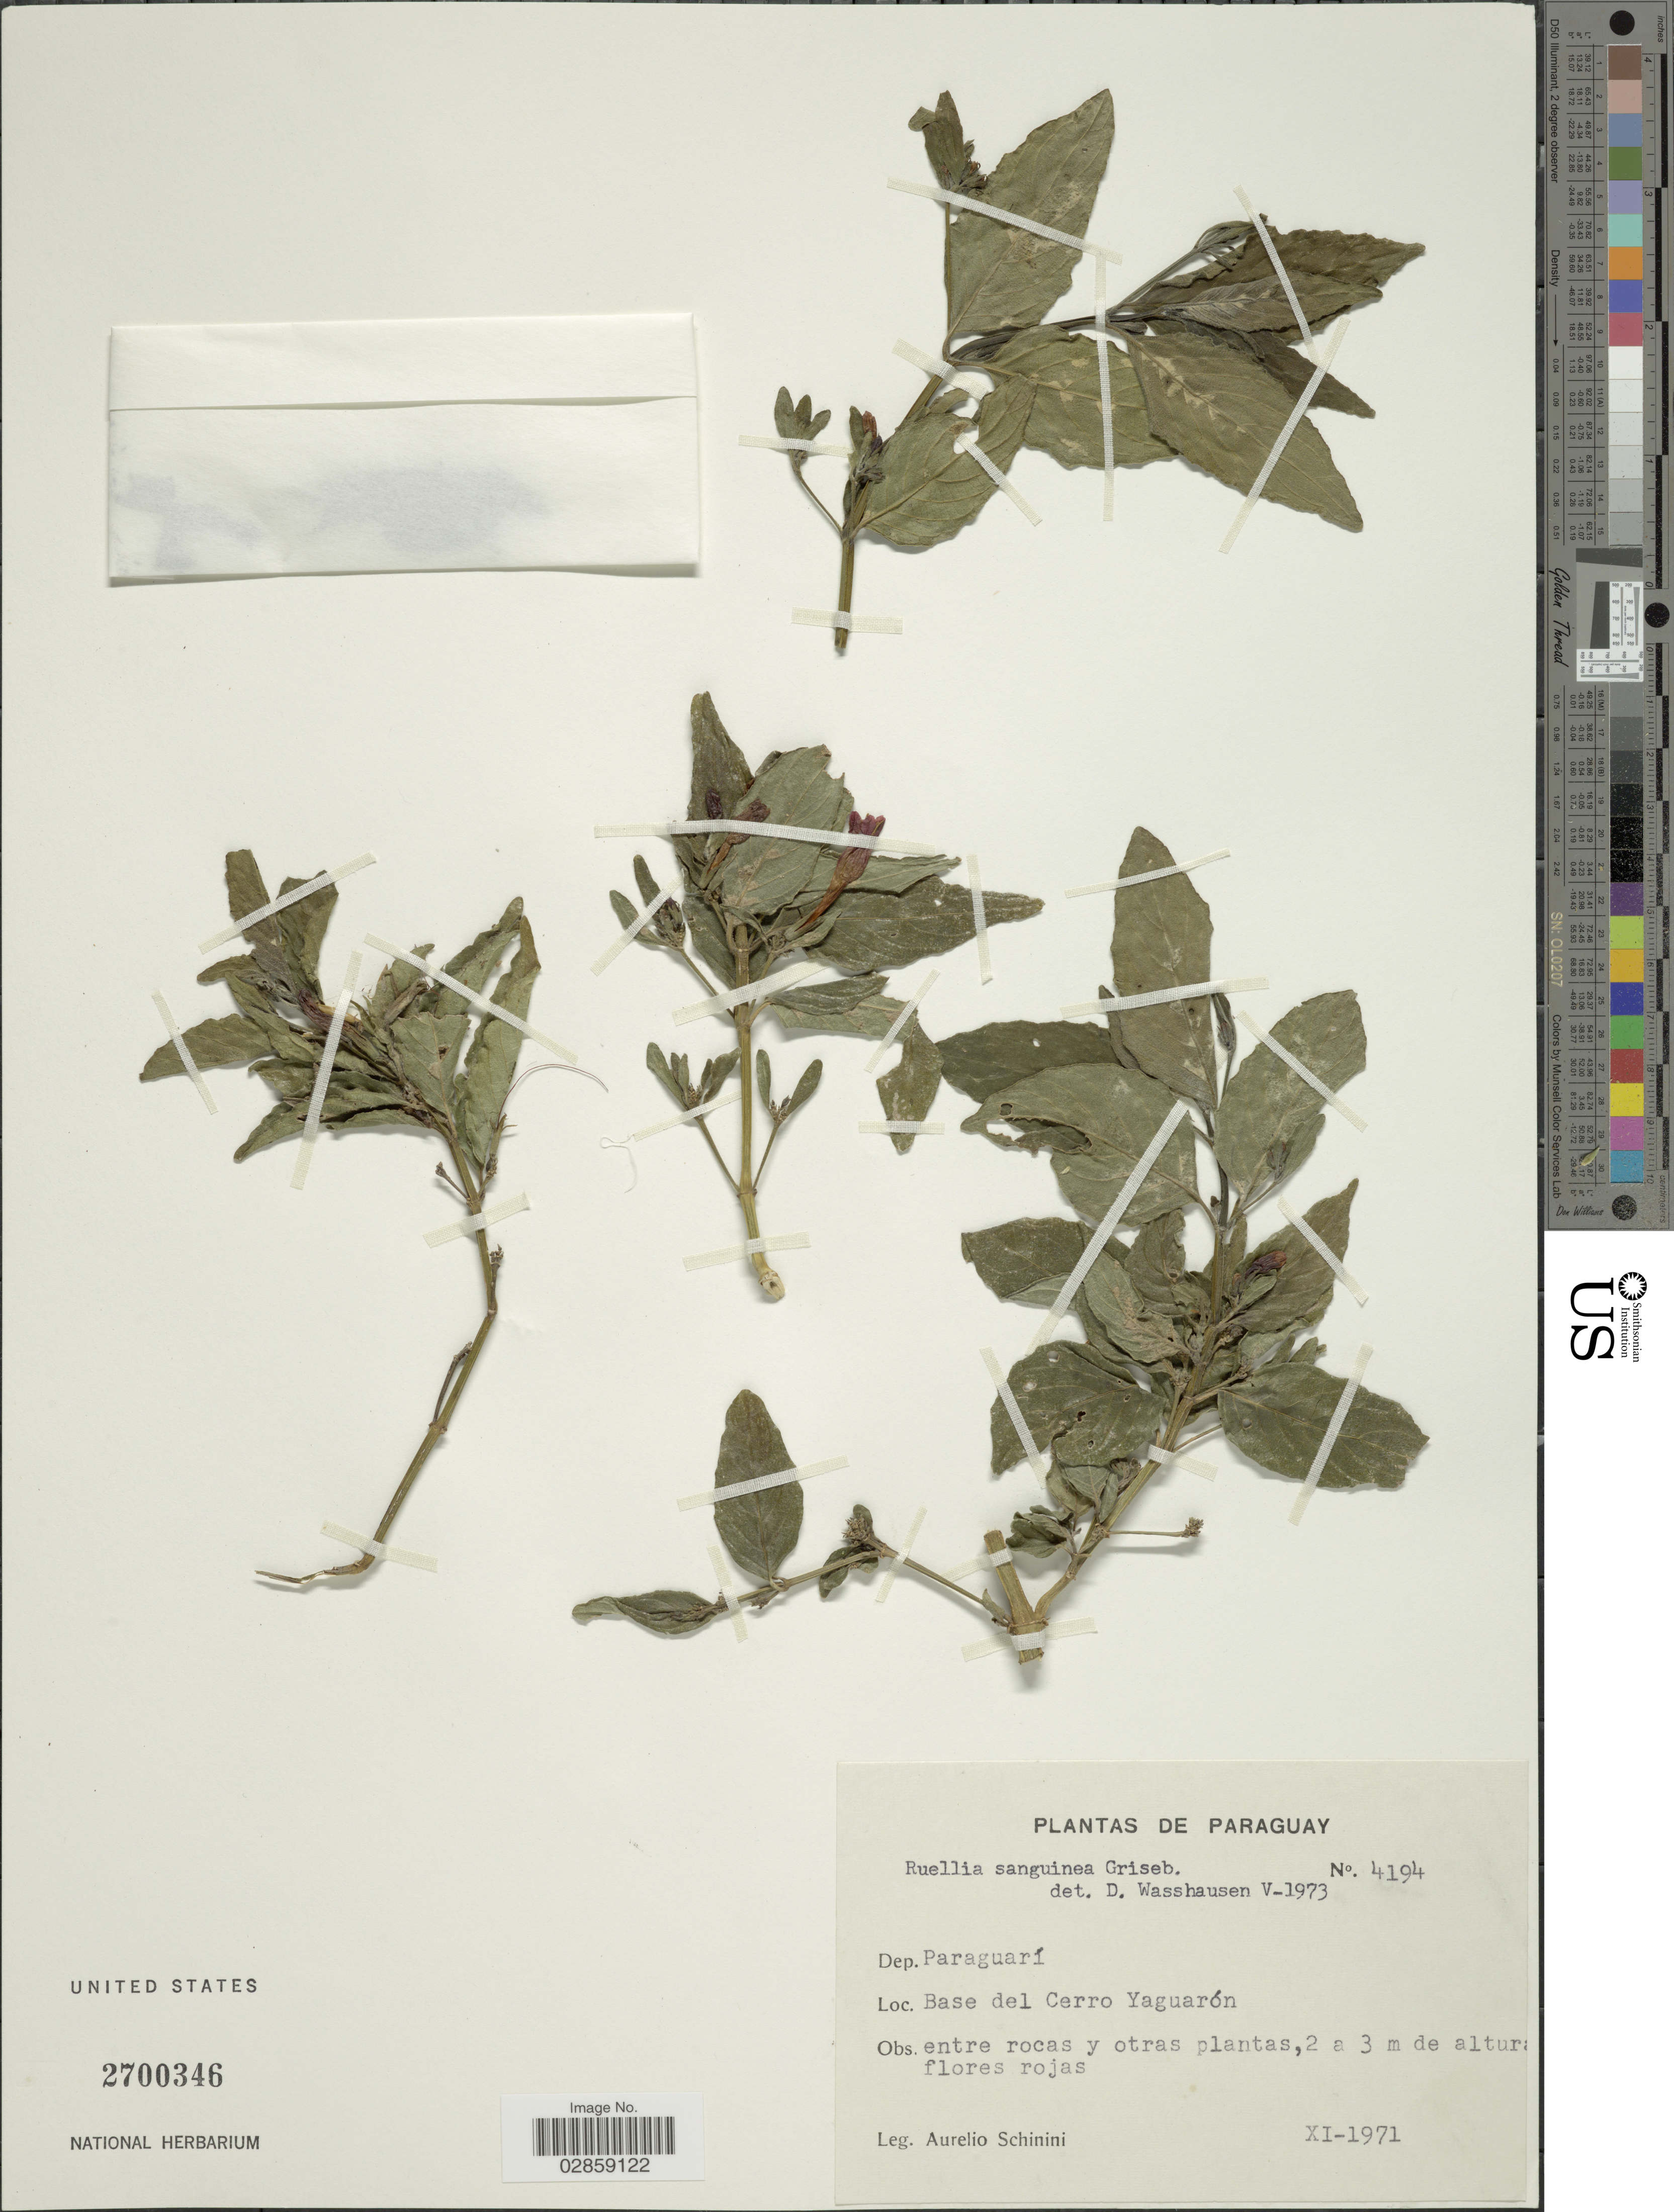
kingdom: Plantae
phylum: Tracheophyta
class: Magnoliopsida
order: Lamiales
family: Acanthaceae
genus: Ruellia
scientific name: Ruellia angustiflora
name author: (Nees) Lindau ex Rambo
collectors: A. Schinini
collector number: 4194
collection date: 1971-11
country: Paraguay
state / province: Paraguari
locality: Dep. Paraguarí. Base del Cerro Yaguarón.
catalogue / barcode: US 2700346